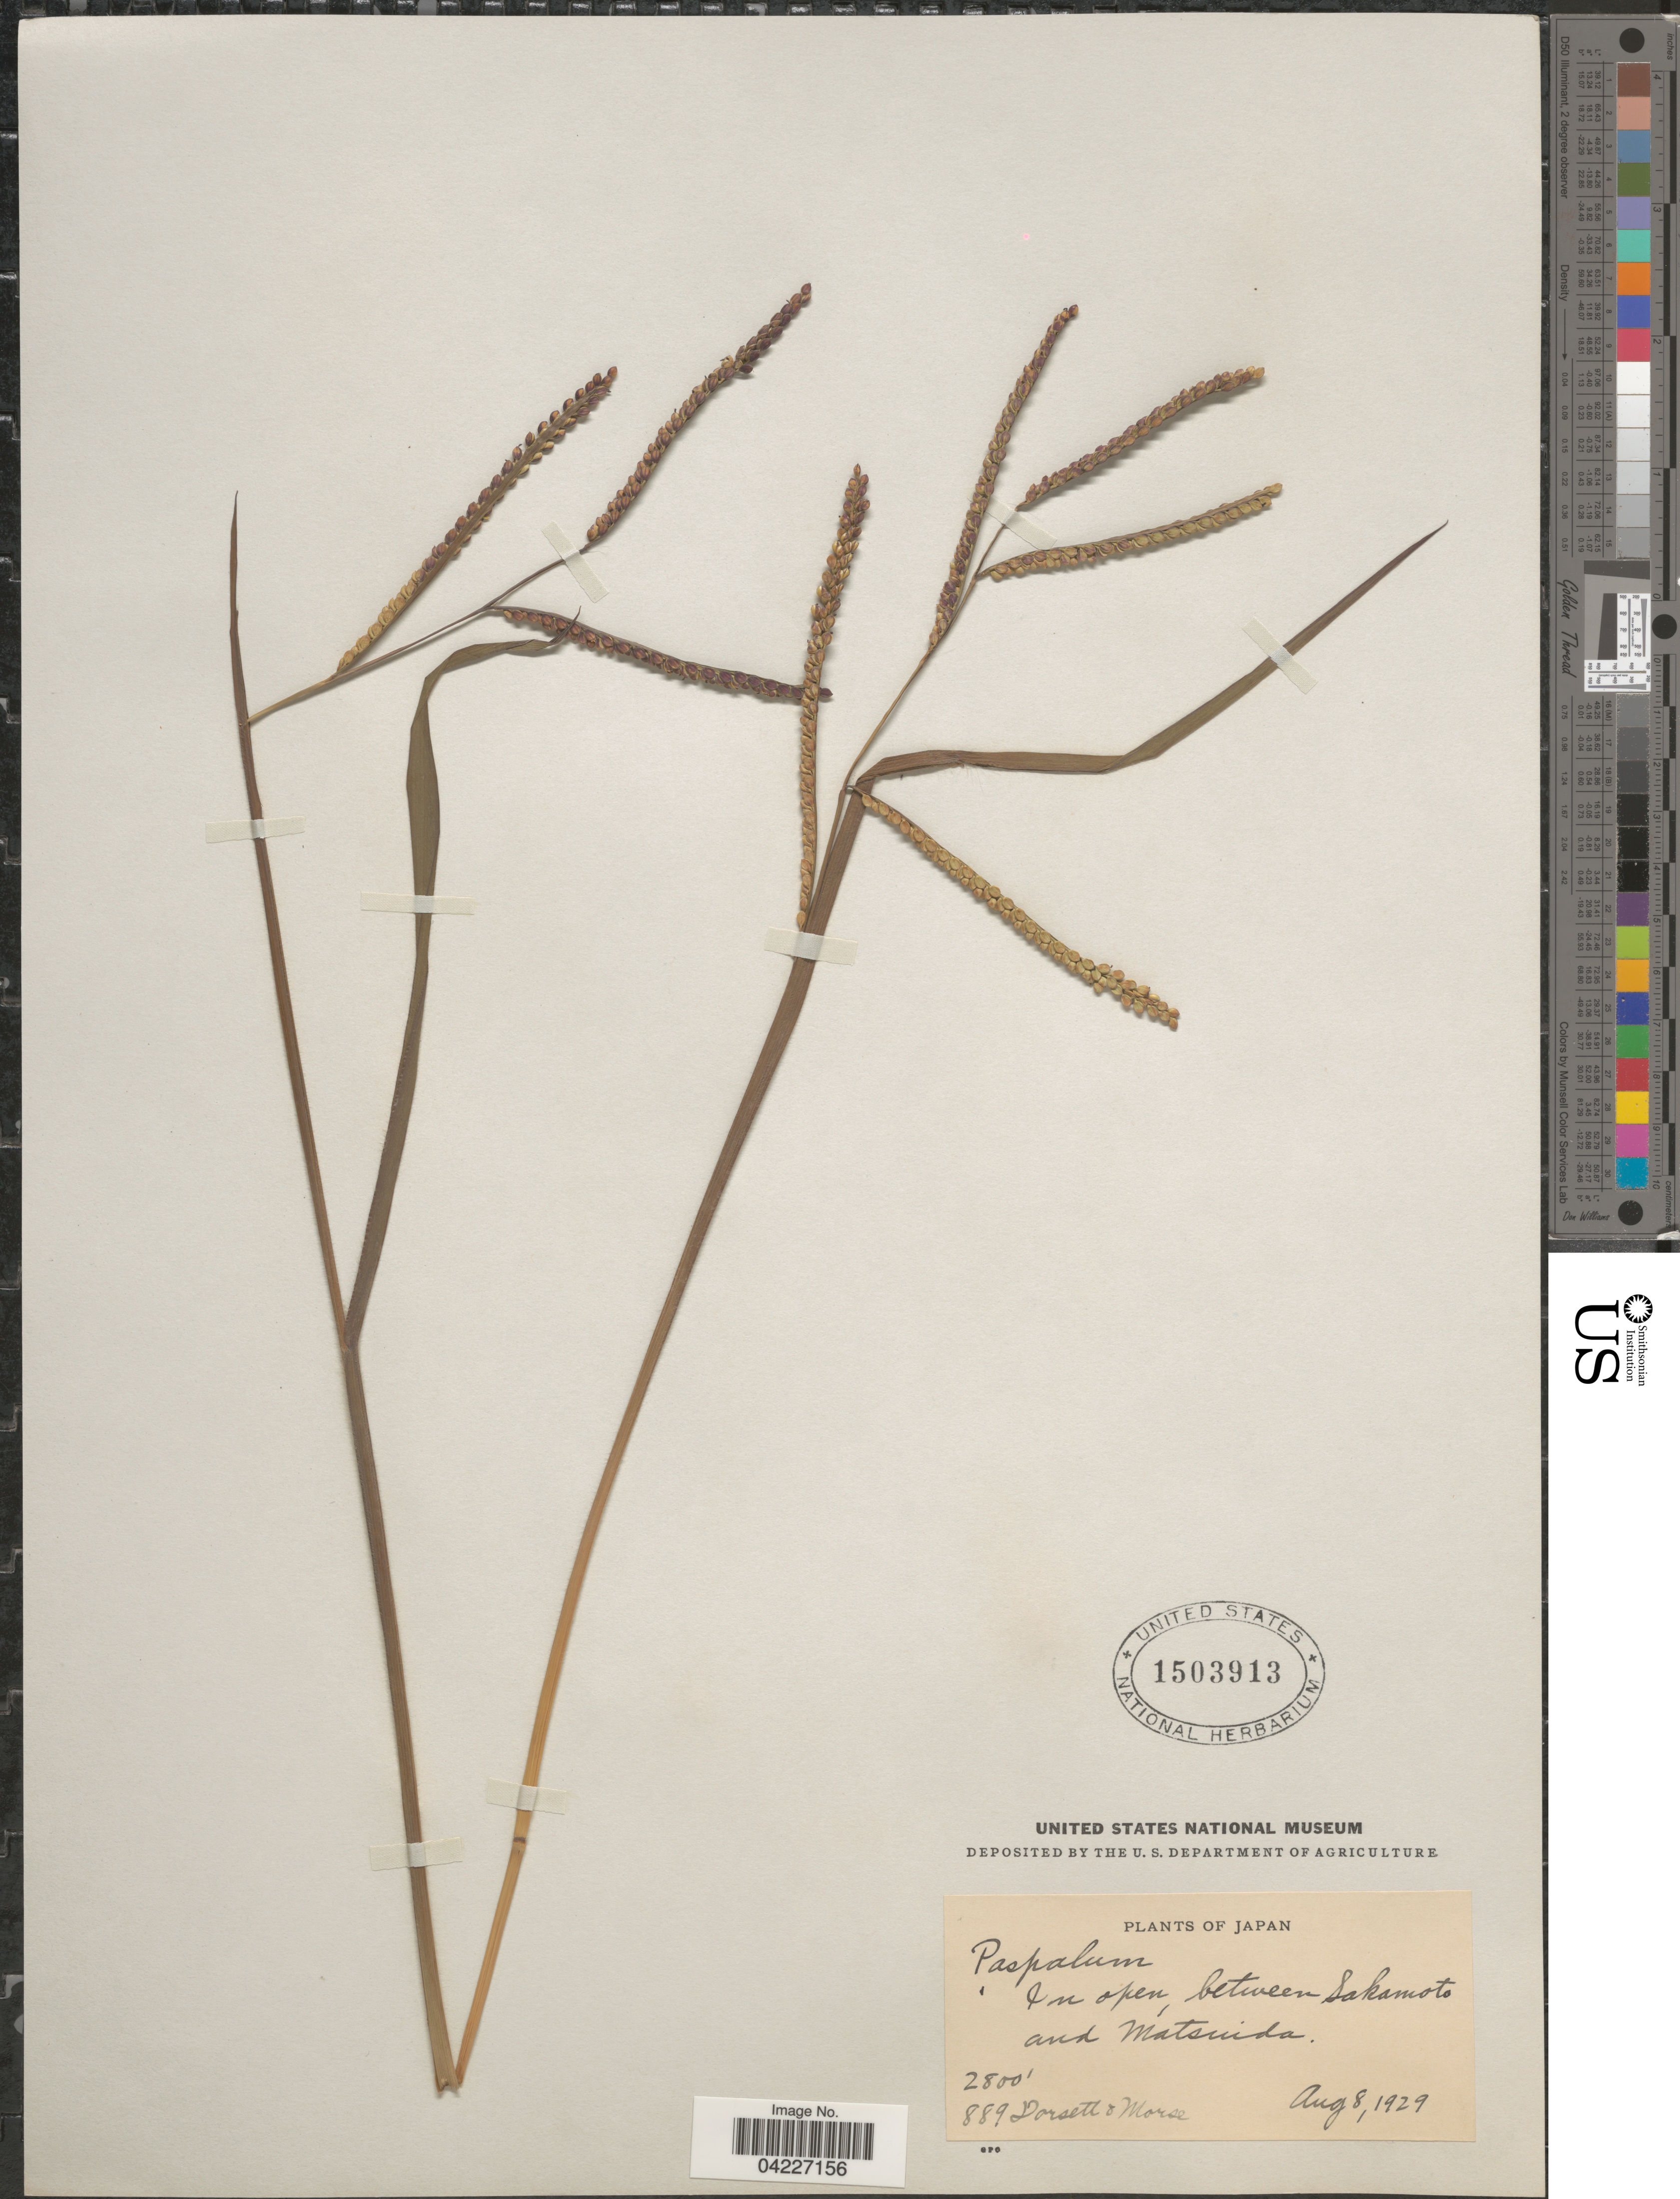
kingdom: Plantae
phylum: Tracheophyta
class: Liliopsida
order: Poales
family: Poaceae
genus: Paspalum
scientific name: Paspalum delavayi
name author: Henr.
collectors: -- Dorsett & -. Morse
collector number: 889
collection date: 1929-08-08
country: Japan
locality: In open, between Sakamoto and Matsuida.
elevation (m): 853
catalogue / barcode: US 1503913